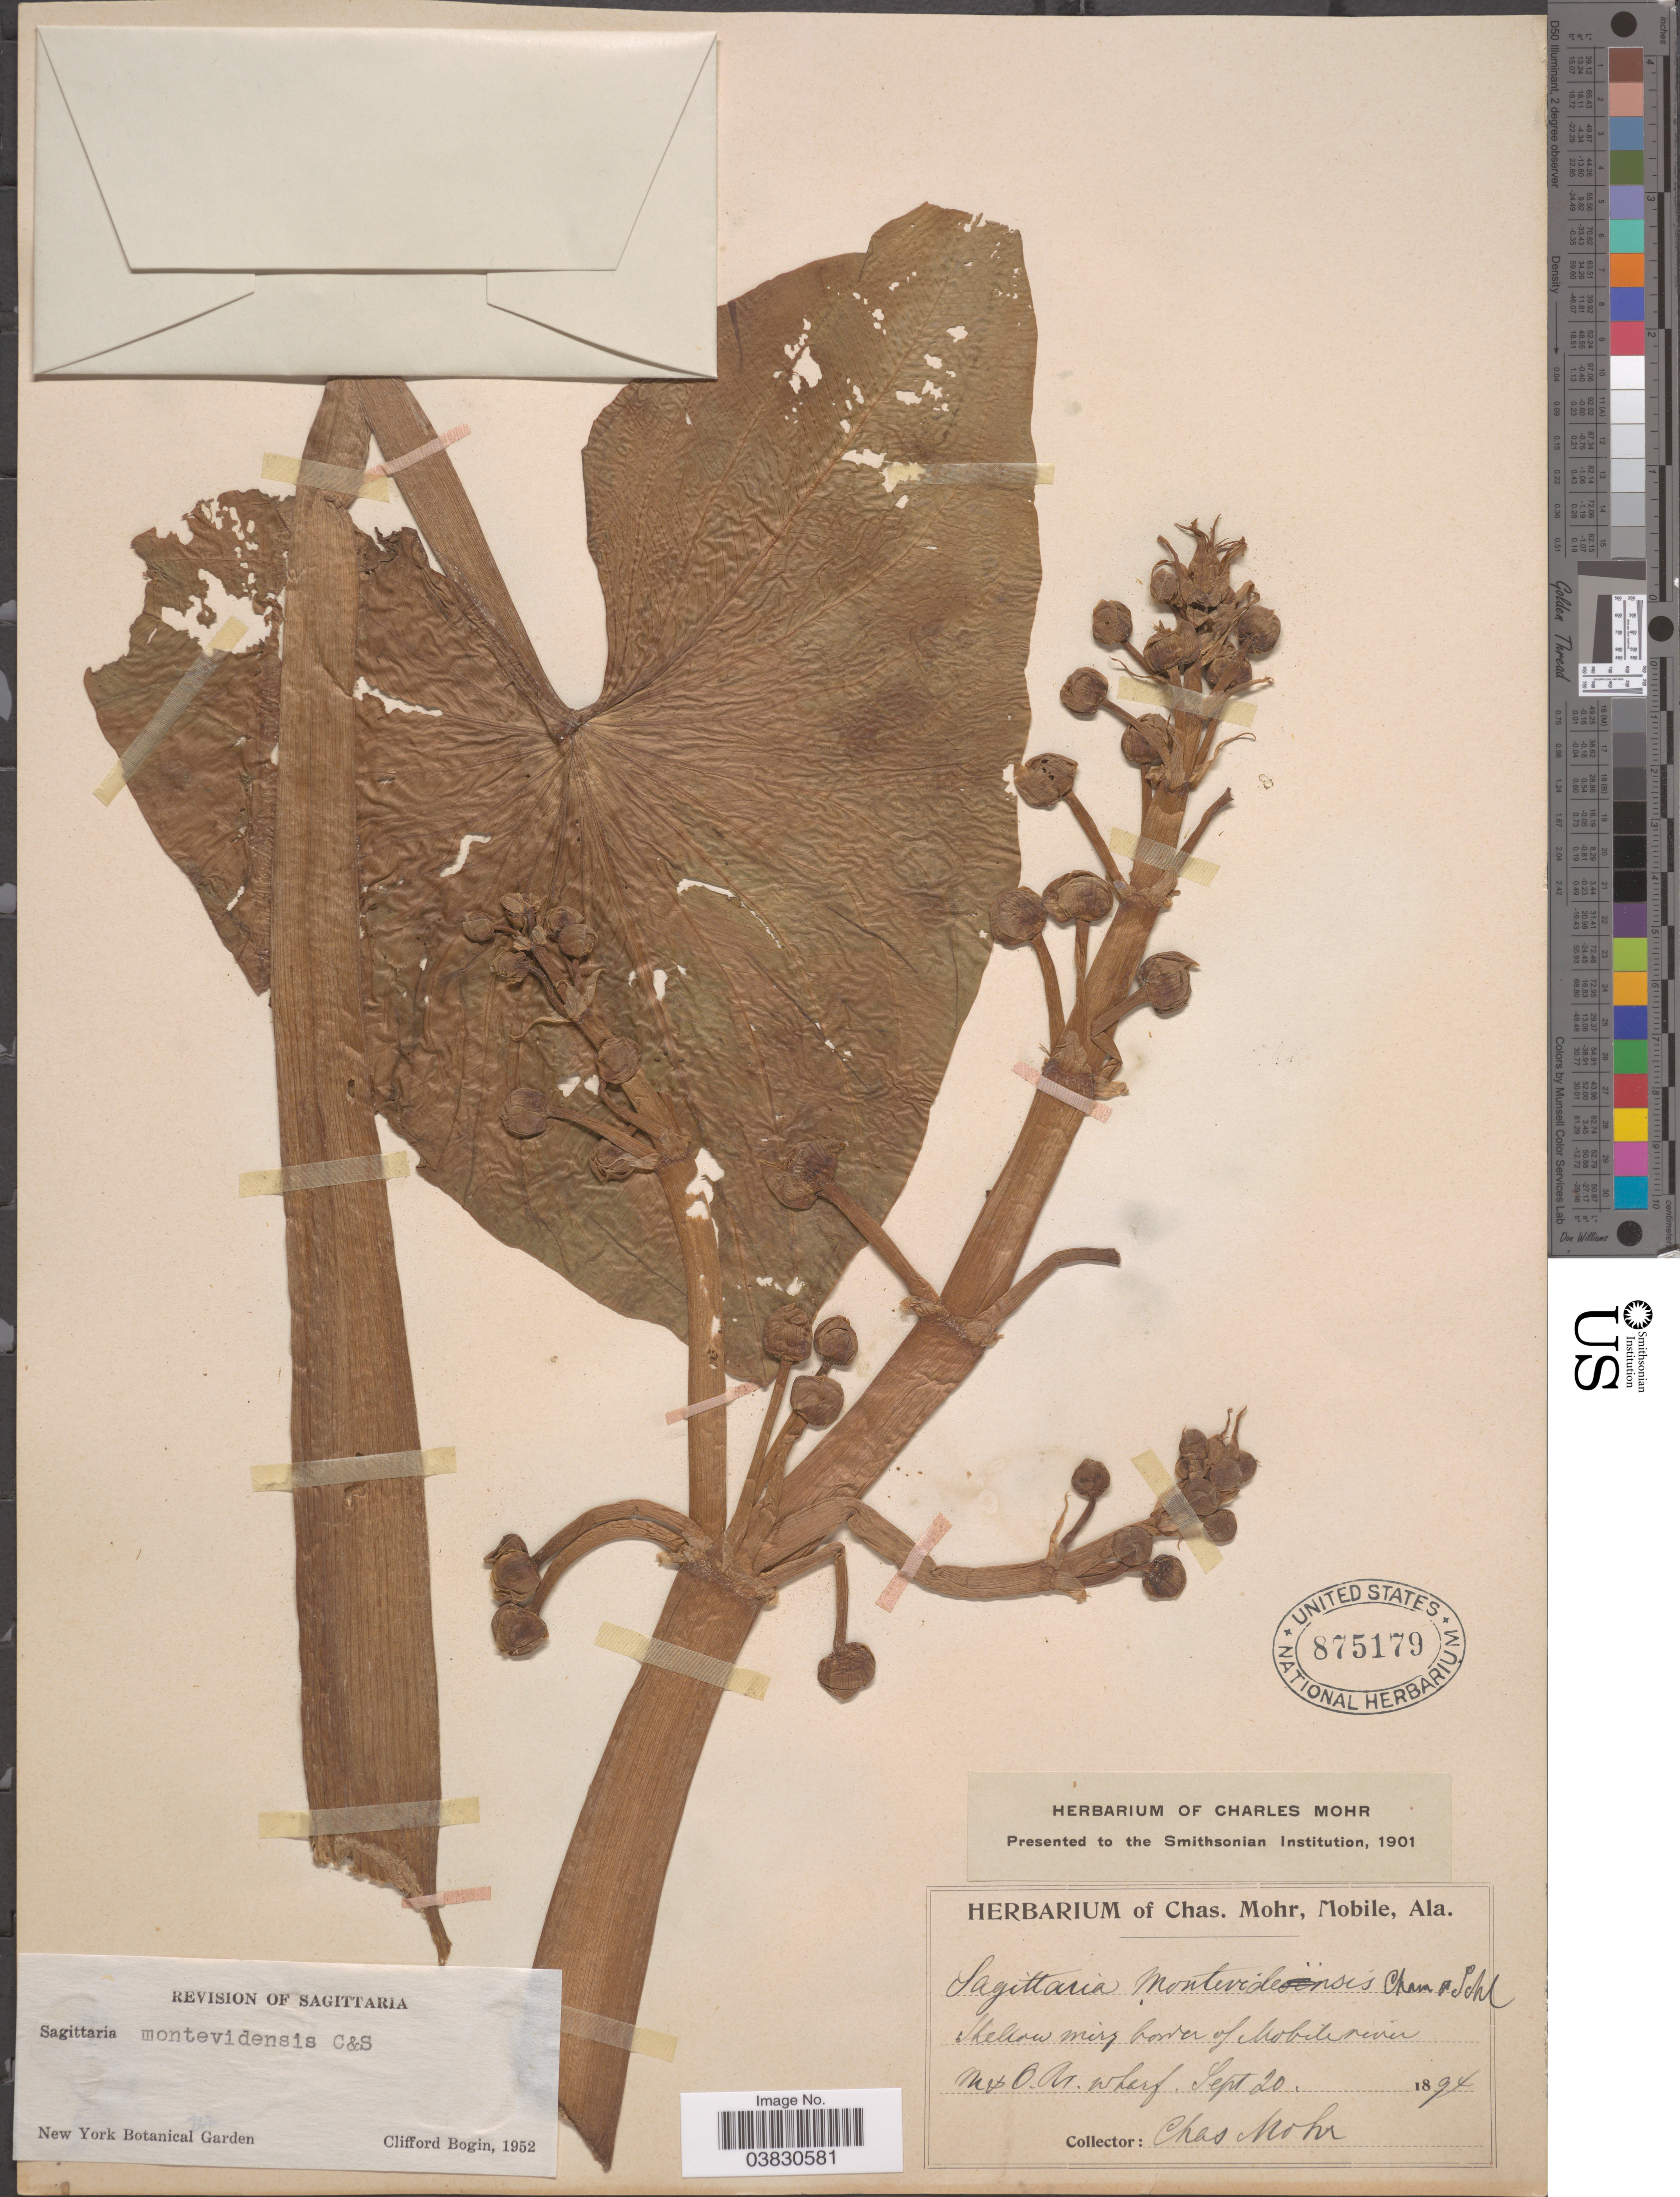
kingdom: Plantae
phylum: Tracheophyta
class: Liliopsida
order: Alismatales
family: Alismataceae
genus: Sagittaria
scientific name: Sagittaria montevidensis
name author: Cham. & Schltdl.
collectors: Mohr, C. T. (herbarium)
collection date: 1874-09-20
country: United States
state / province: Alabama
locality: Border of Mobile river.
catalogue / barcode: US 875179